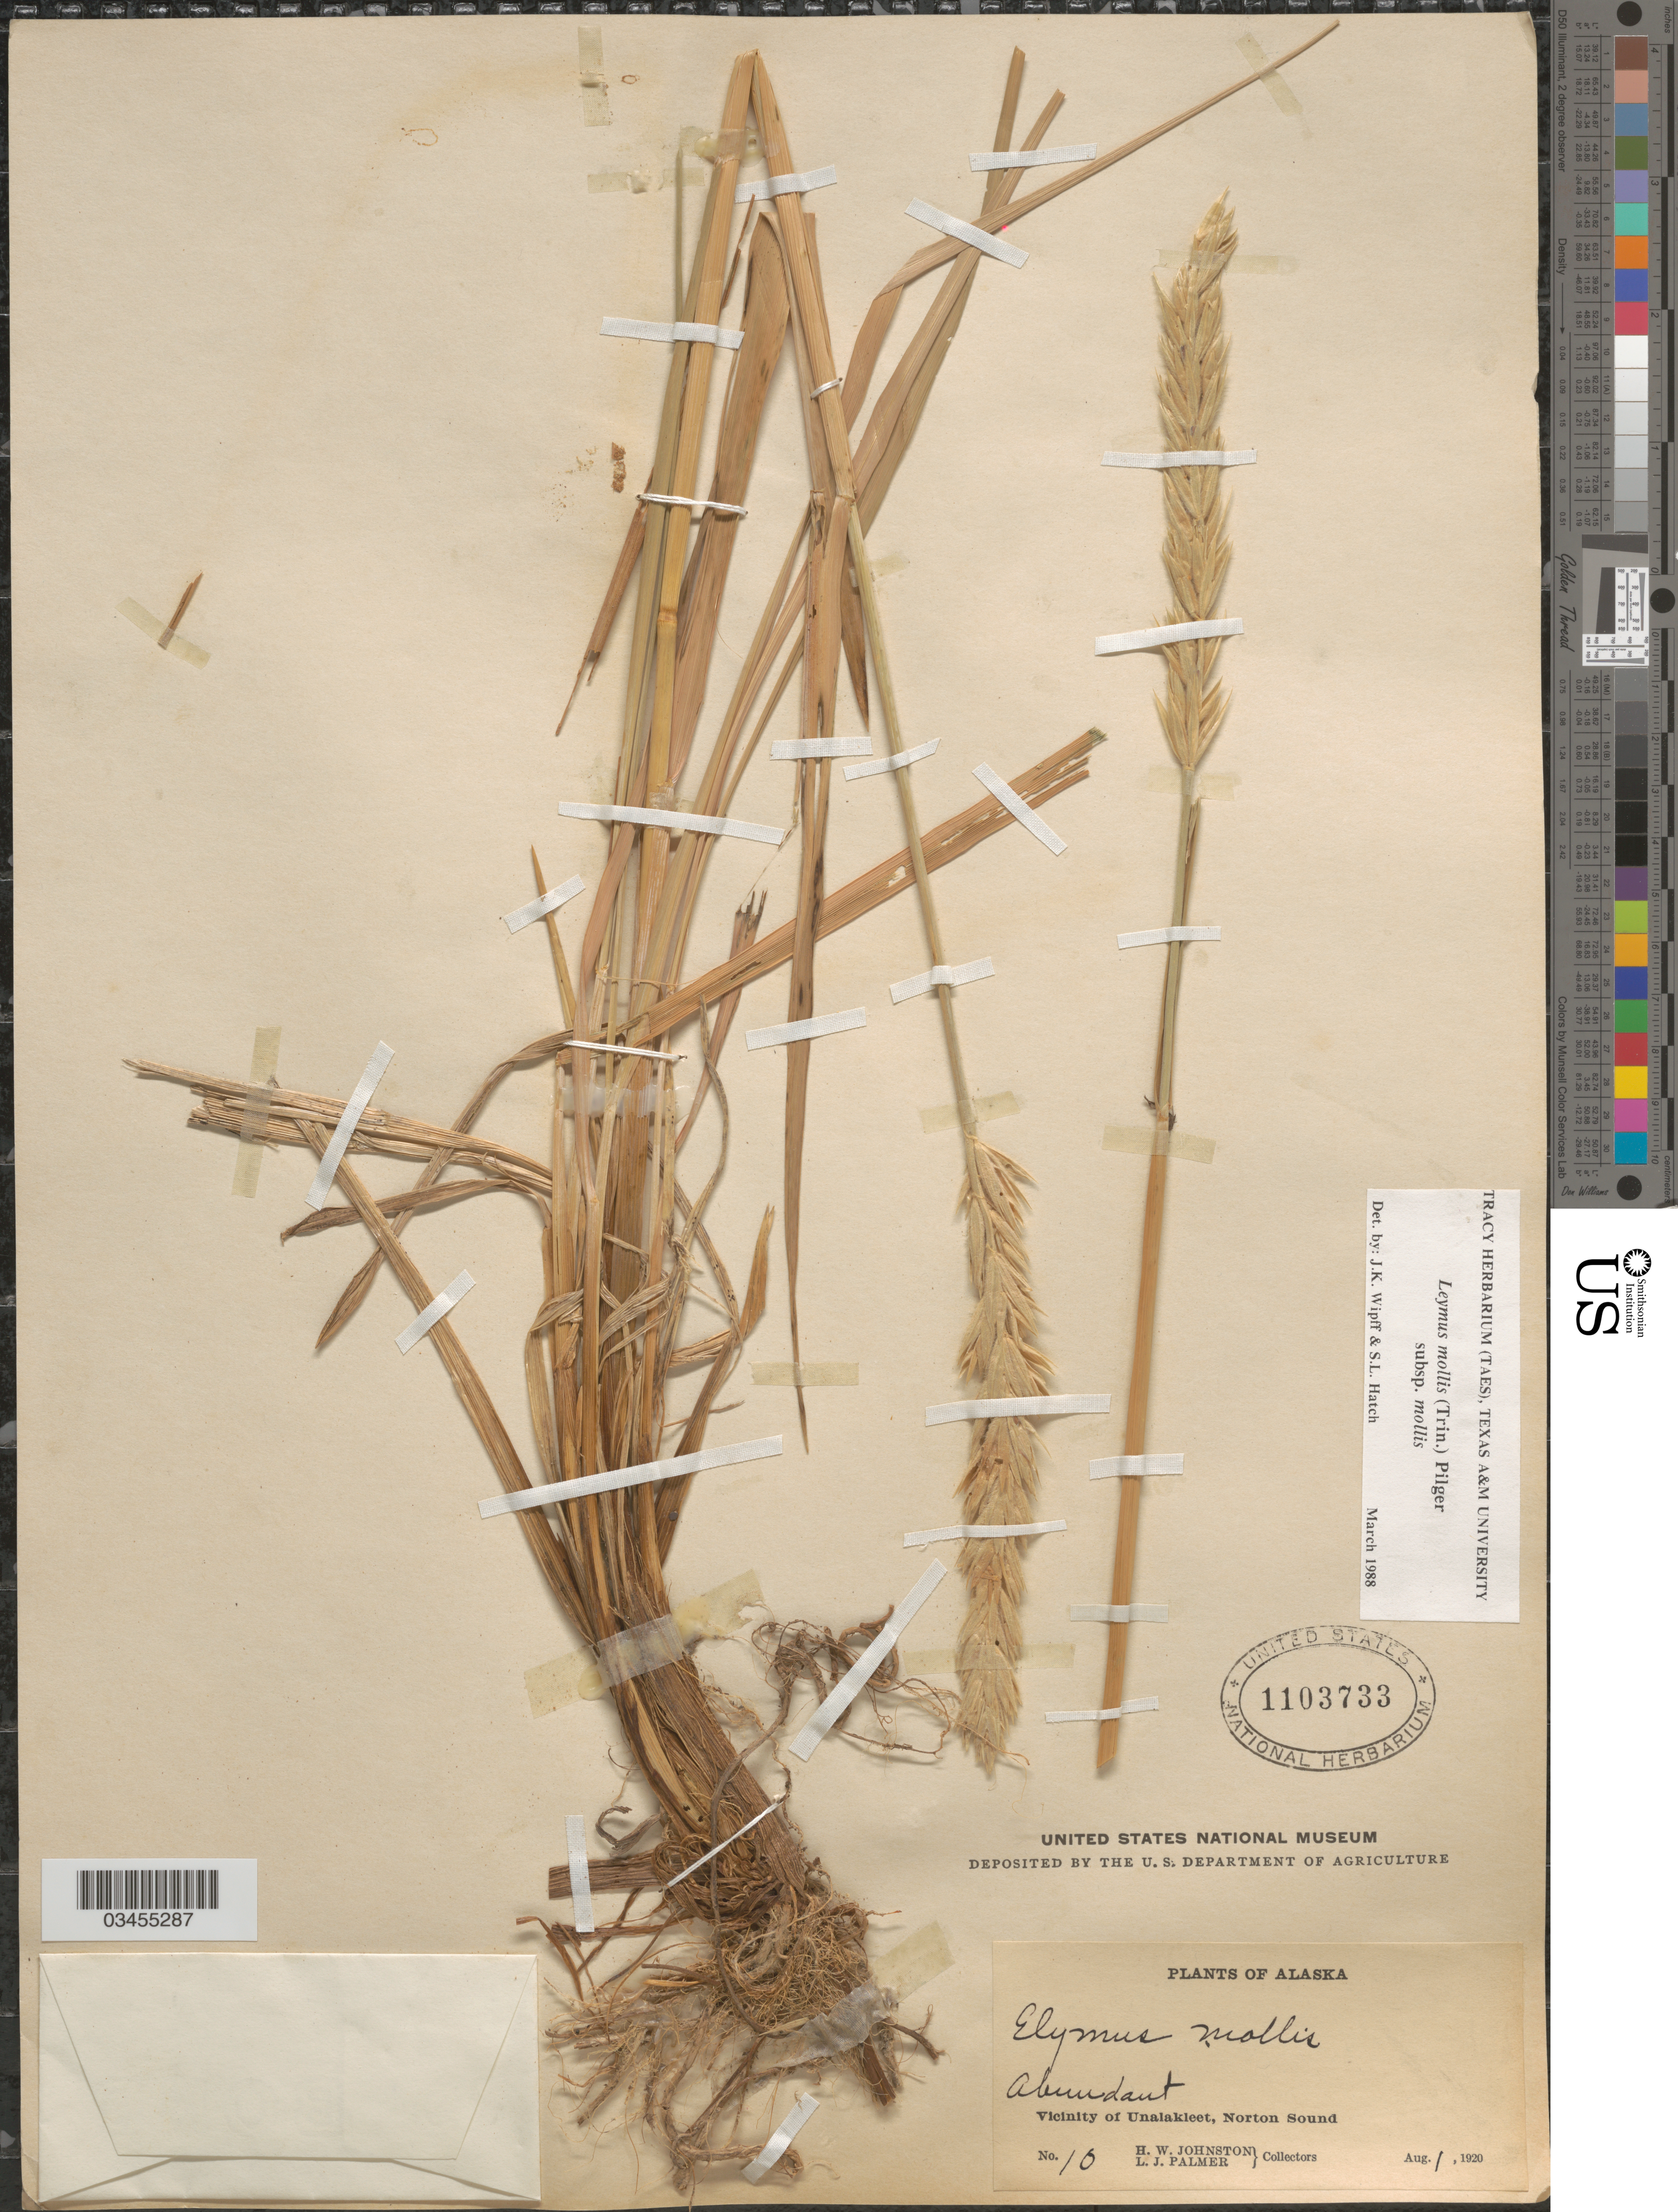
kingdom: Plantae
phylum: Tracheophyta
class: Liliopsida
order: Poales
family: Poaceae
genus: Leymus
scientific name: Leymus mollis subsp. mollis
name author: (Trin.) Pilg.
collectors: H. W. Johnston & L. J. Palmer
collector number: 10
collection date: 1920-08-01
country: United States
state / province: Alaska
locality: Vicinity of Unalakleet, Norton Sound.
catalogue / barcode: US 1103733